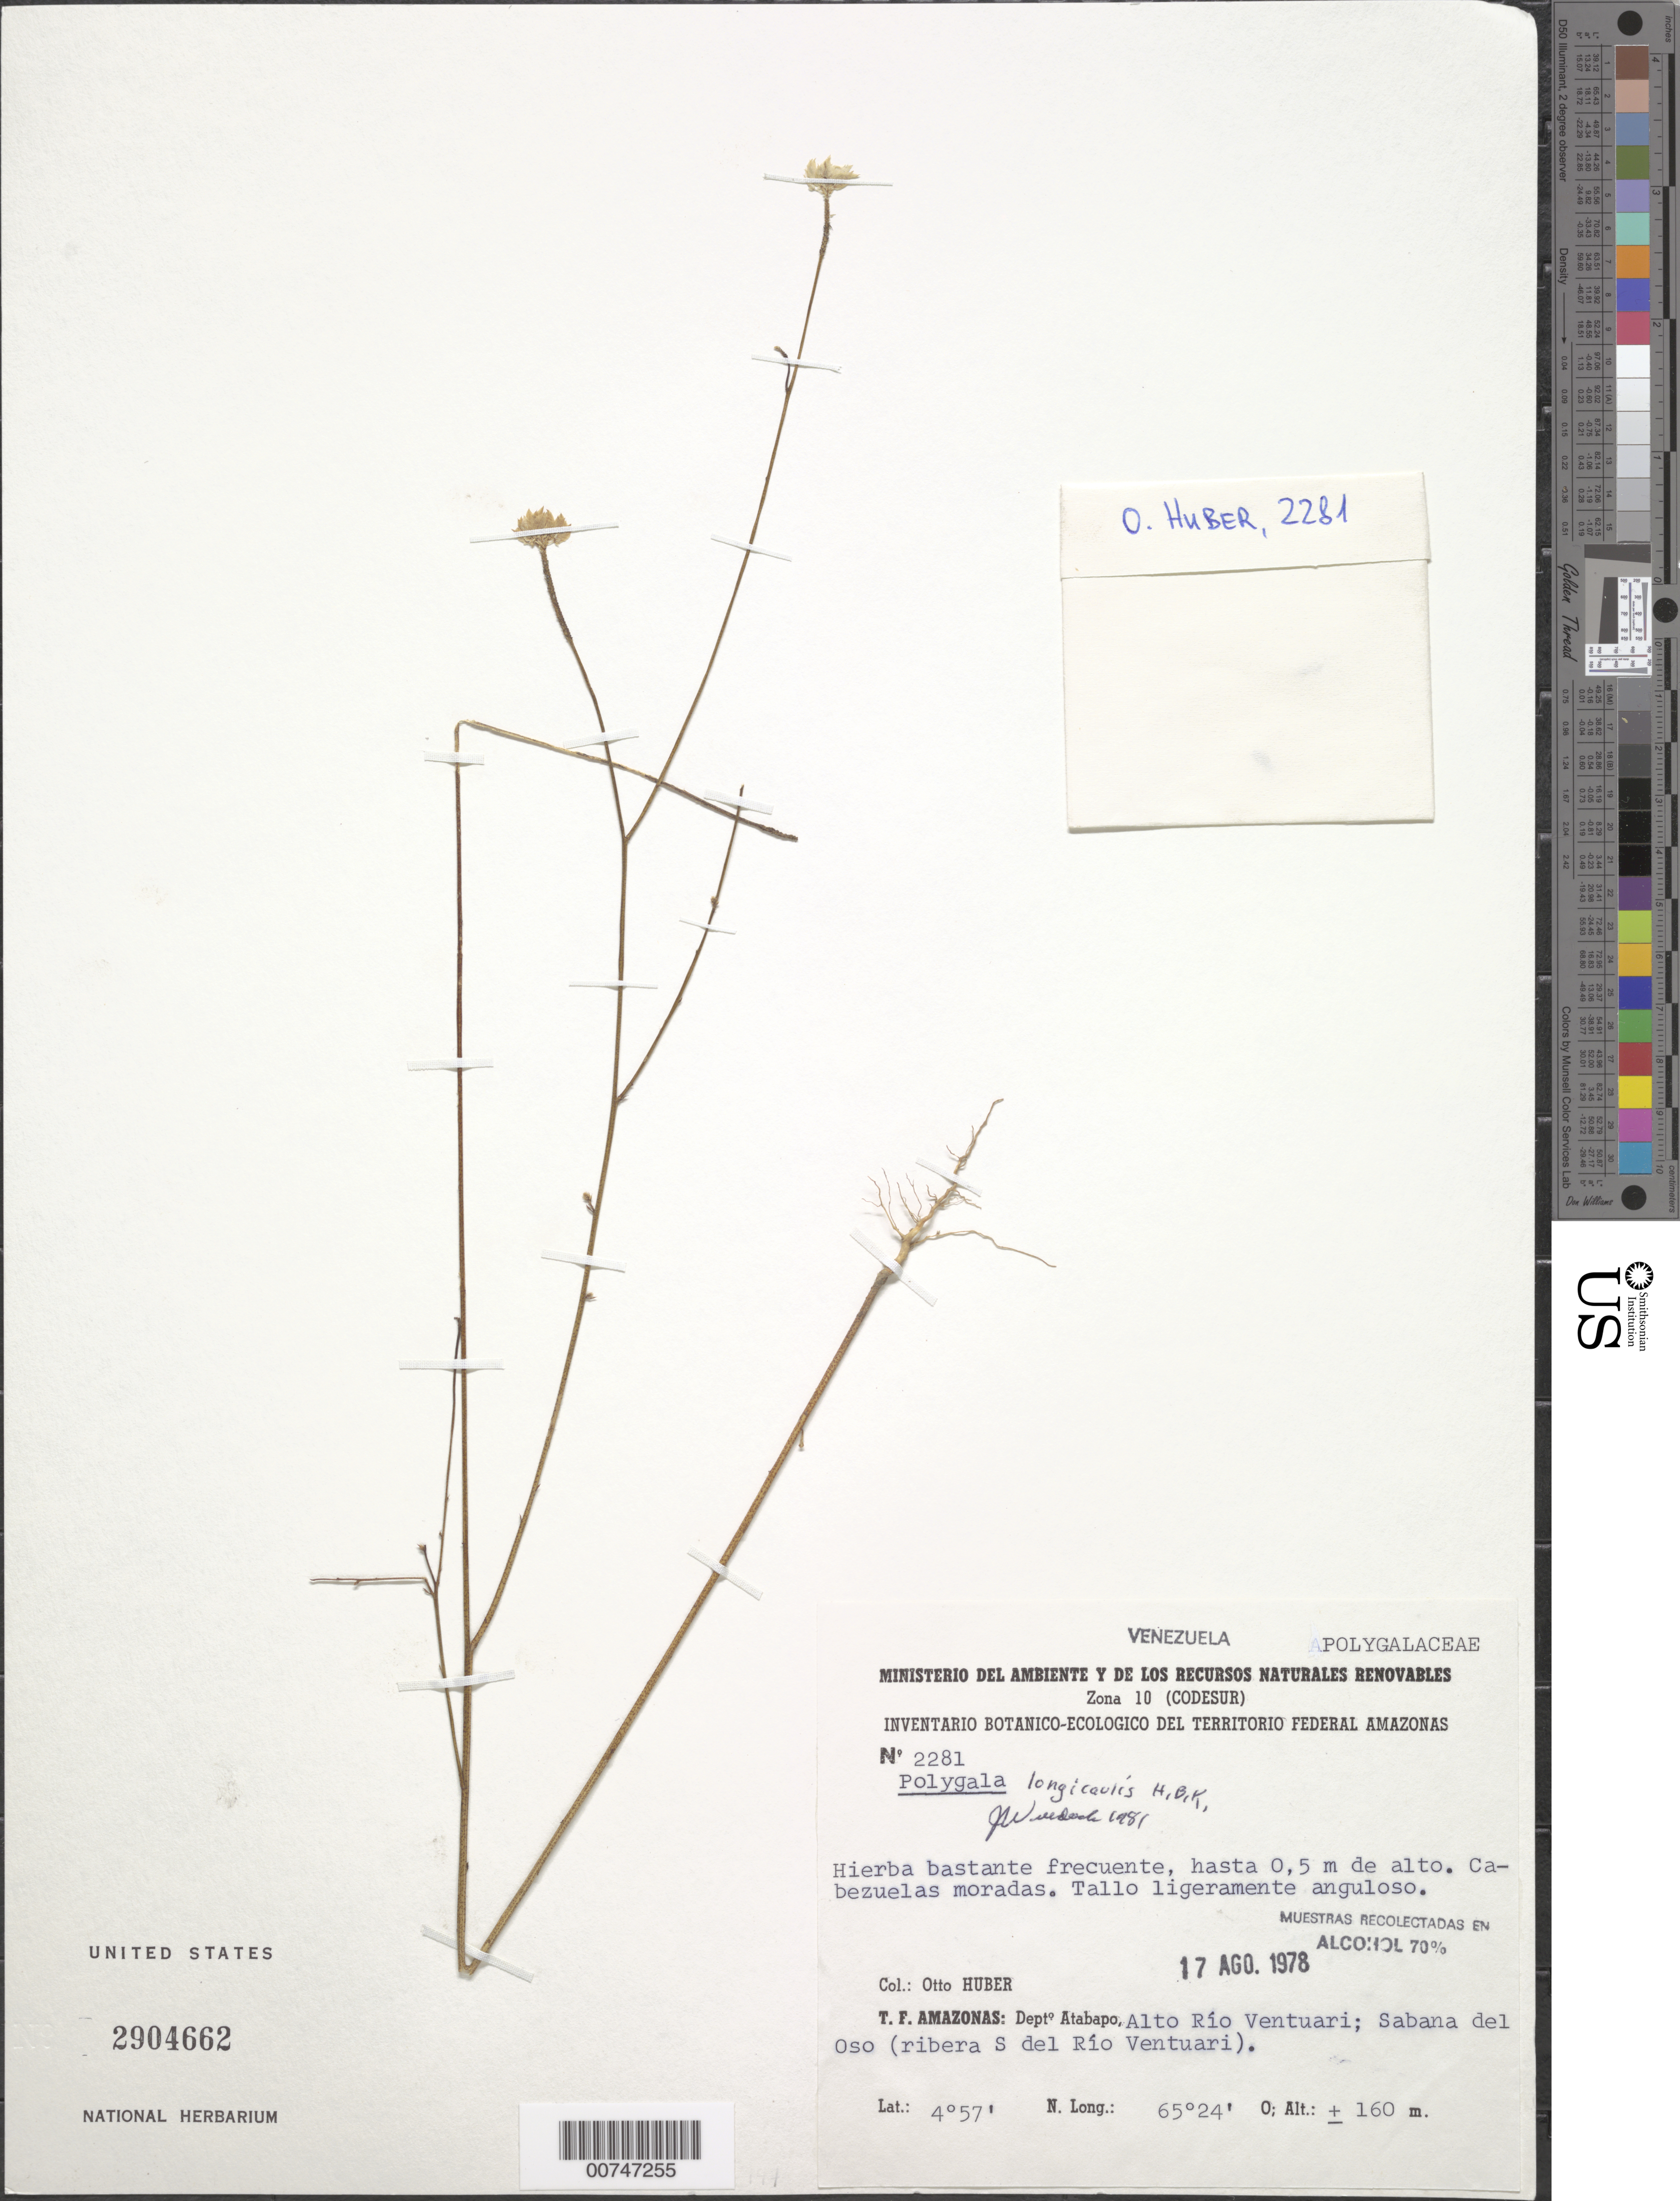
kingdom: Plantae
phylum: Tracheophyta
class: Magnoliopsida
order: Fabales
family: Polygalaceae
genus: Polygala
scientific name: Polygala longicaulis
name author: Kunth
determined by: Wurdack, John J., (US), US (UNITED STATES)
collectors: O. Huber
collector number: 2281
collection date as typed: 17-Aug-78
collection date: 1978-08-17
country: Venezuela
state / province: Amazonas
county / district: Atabapo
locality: Alto Río Ventuari, Sabana del Oso (ribera S del Río Ventuari)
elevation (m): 160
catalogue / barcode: US 2904662